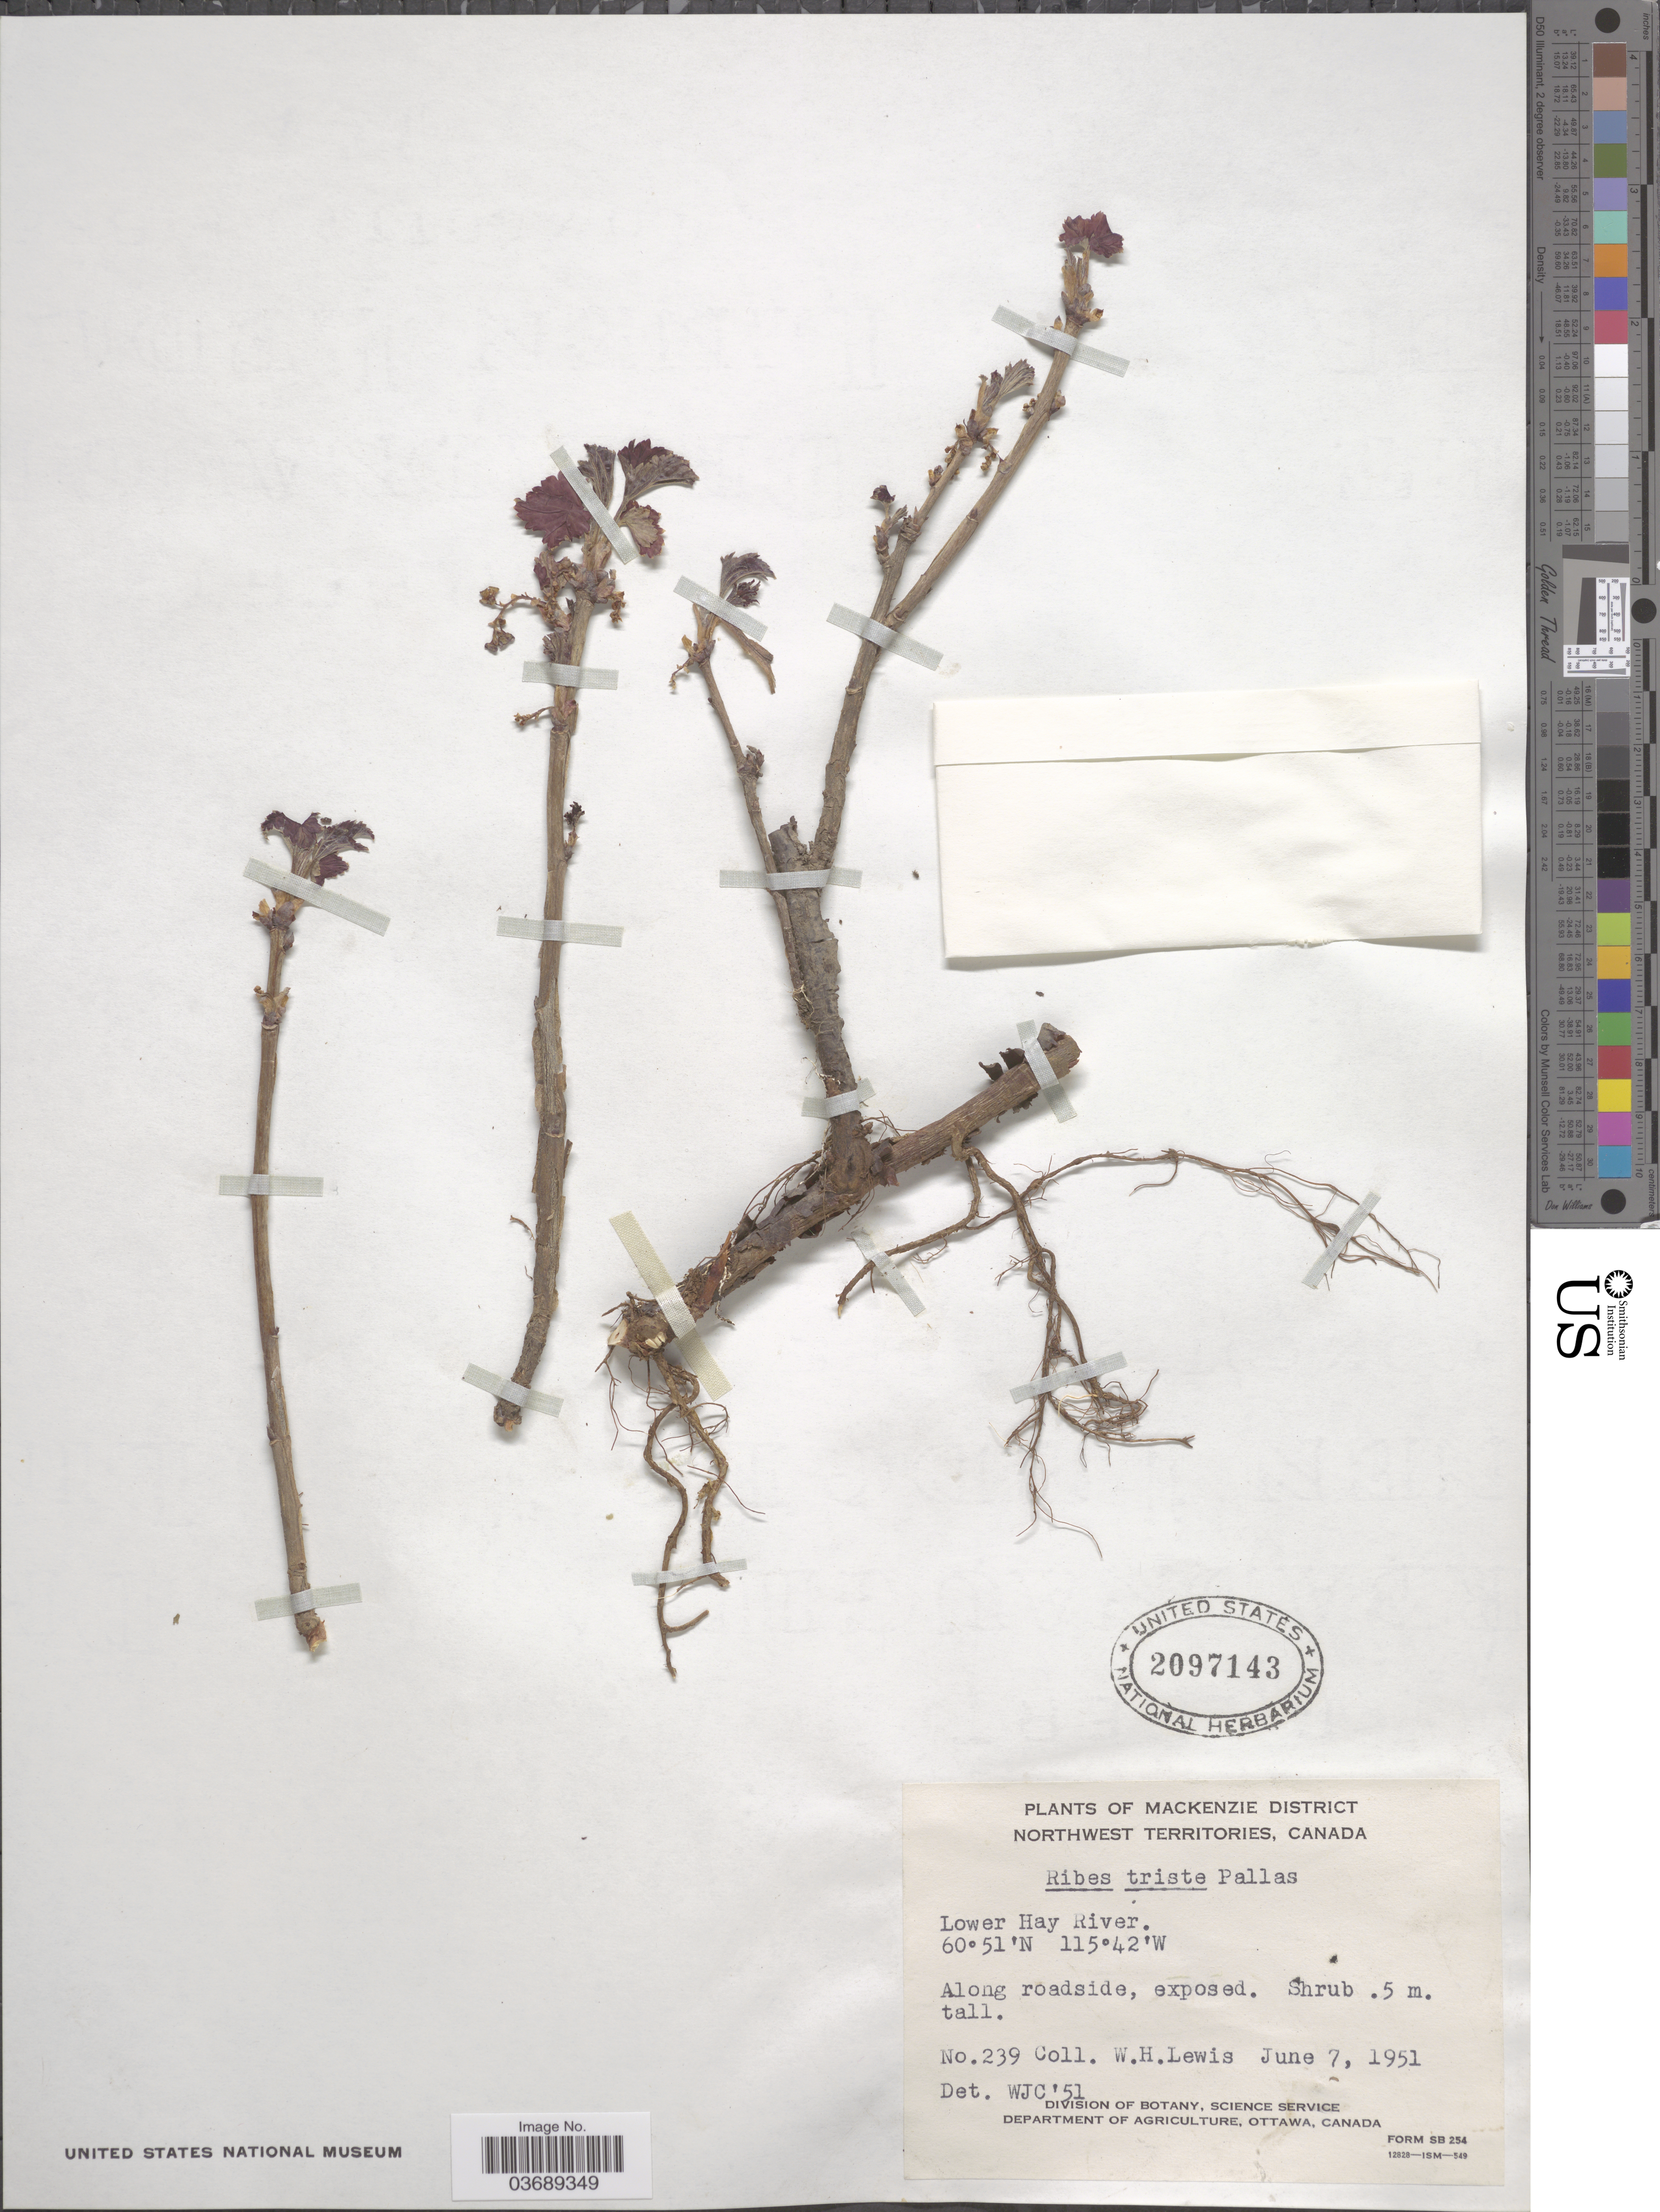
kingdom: Plantae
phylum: Tracheophyta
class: Magnoliopsida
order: Saxifragales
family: Grossulariaceae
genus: Ribes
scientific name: Ribes triste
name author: Pall.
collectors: W. H. Lewis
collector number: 239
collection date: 1951-06-07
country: Canada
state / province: Northwest Territories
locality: Mackenzie District. Lower Hay River. Along roadside.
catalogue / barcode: US 2097143